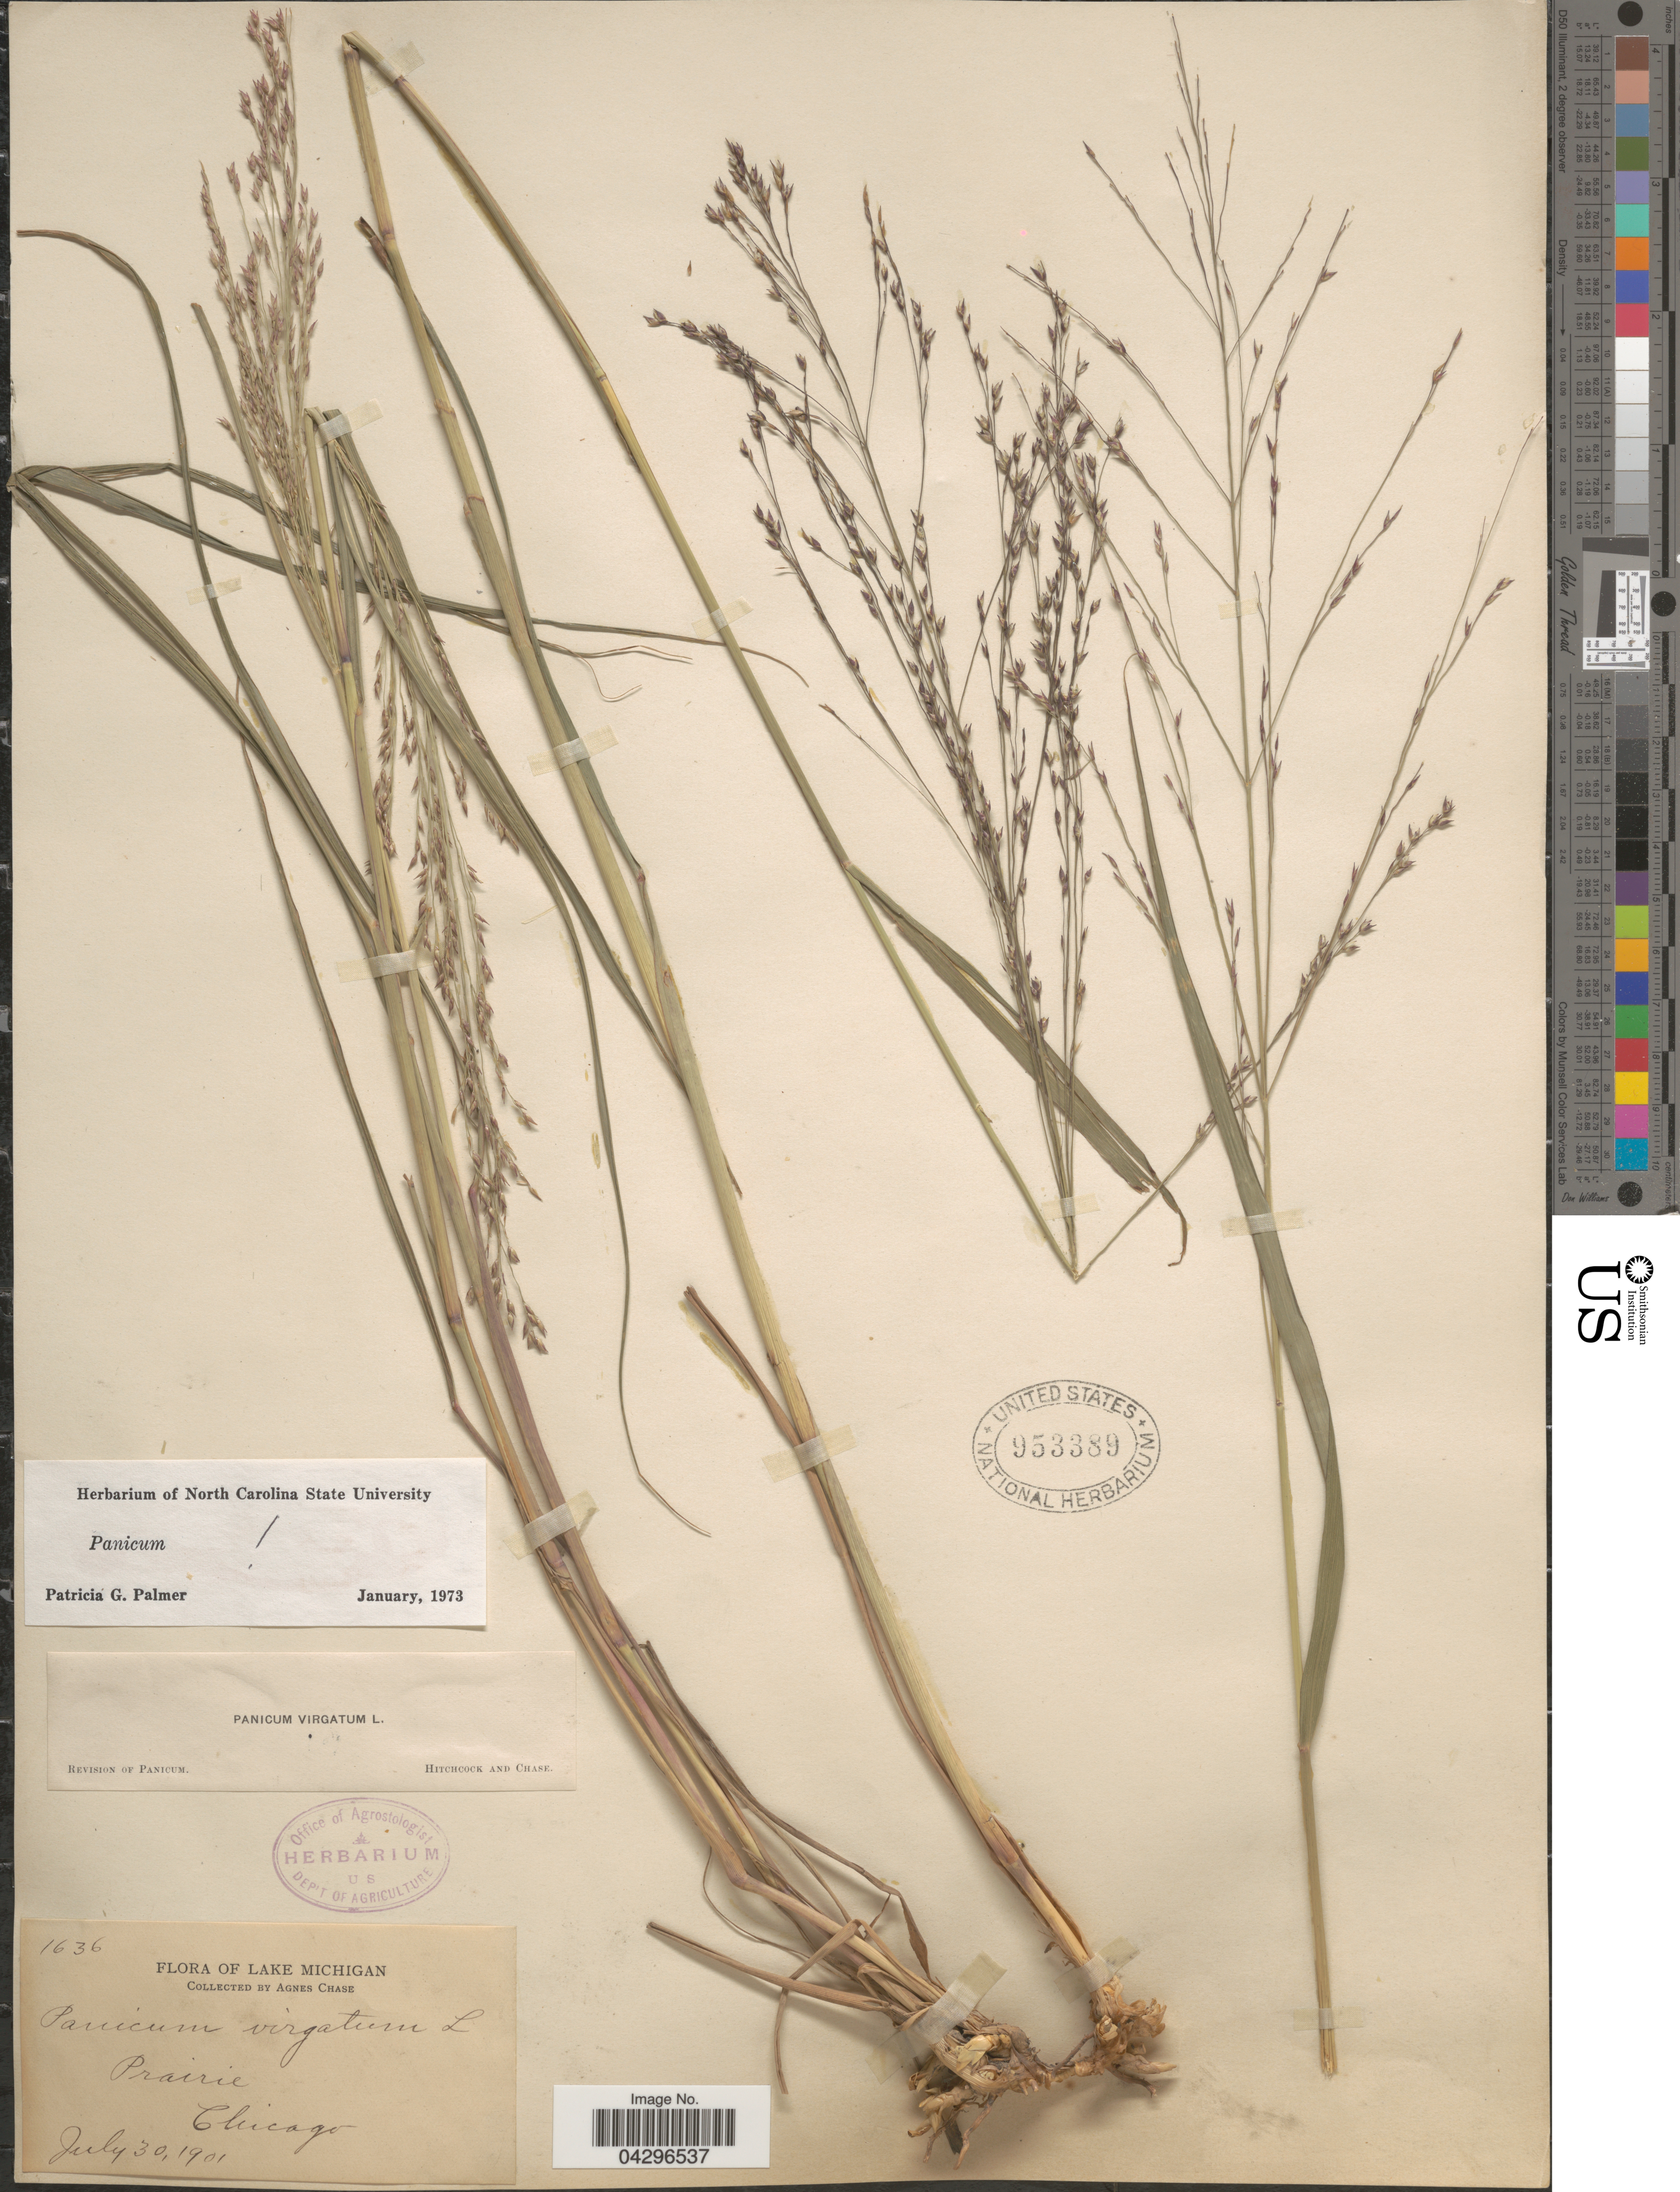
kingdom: Plantae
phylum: Tracheophyta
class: Liliopsida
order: Poales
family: Poaceae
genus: Panicum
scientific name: Panicum virgatum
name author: L.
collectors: A. Chase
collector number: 1636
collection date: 1901-07-30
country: United States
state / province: Michigan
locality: Lake Michigan. Prairie. Chicago.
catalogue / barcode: US 953389